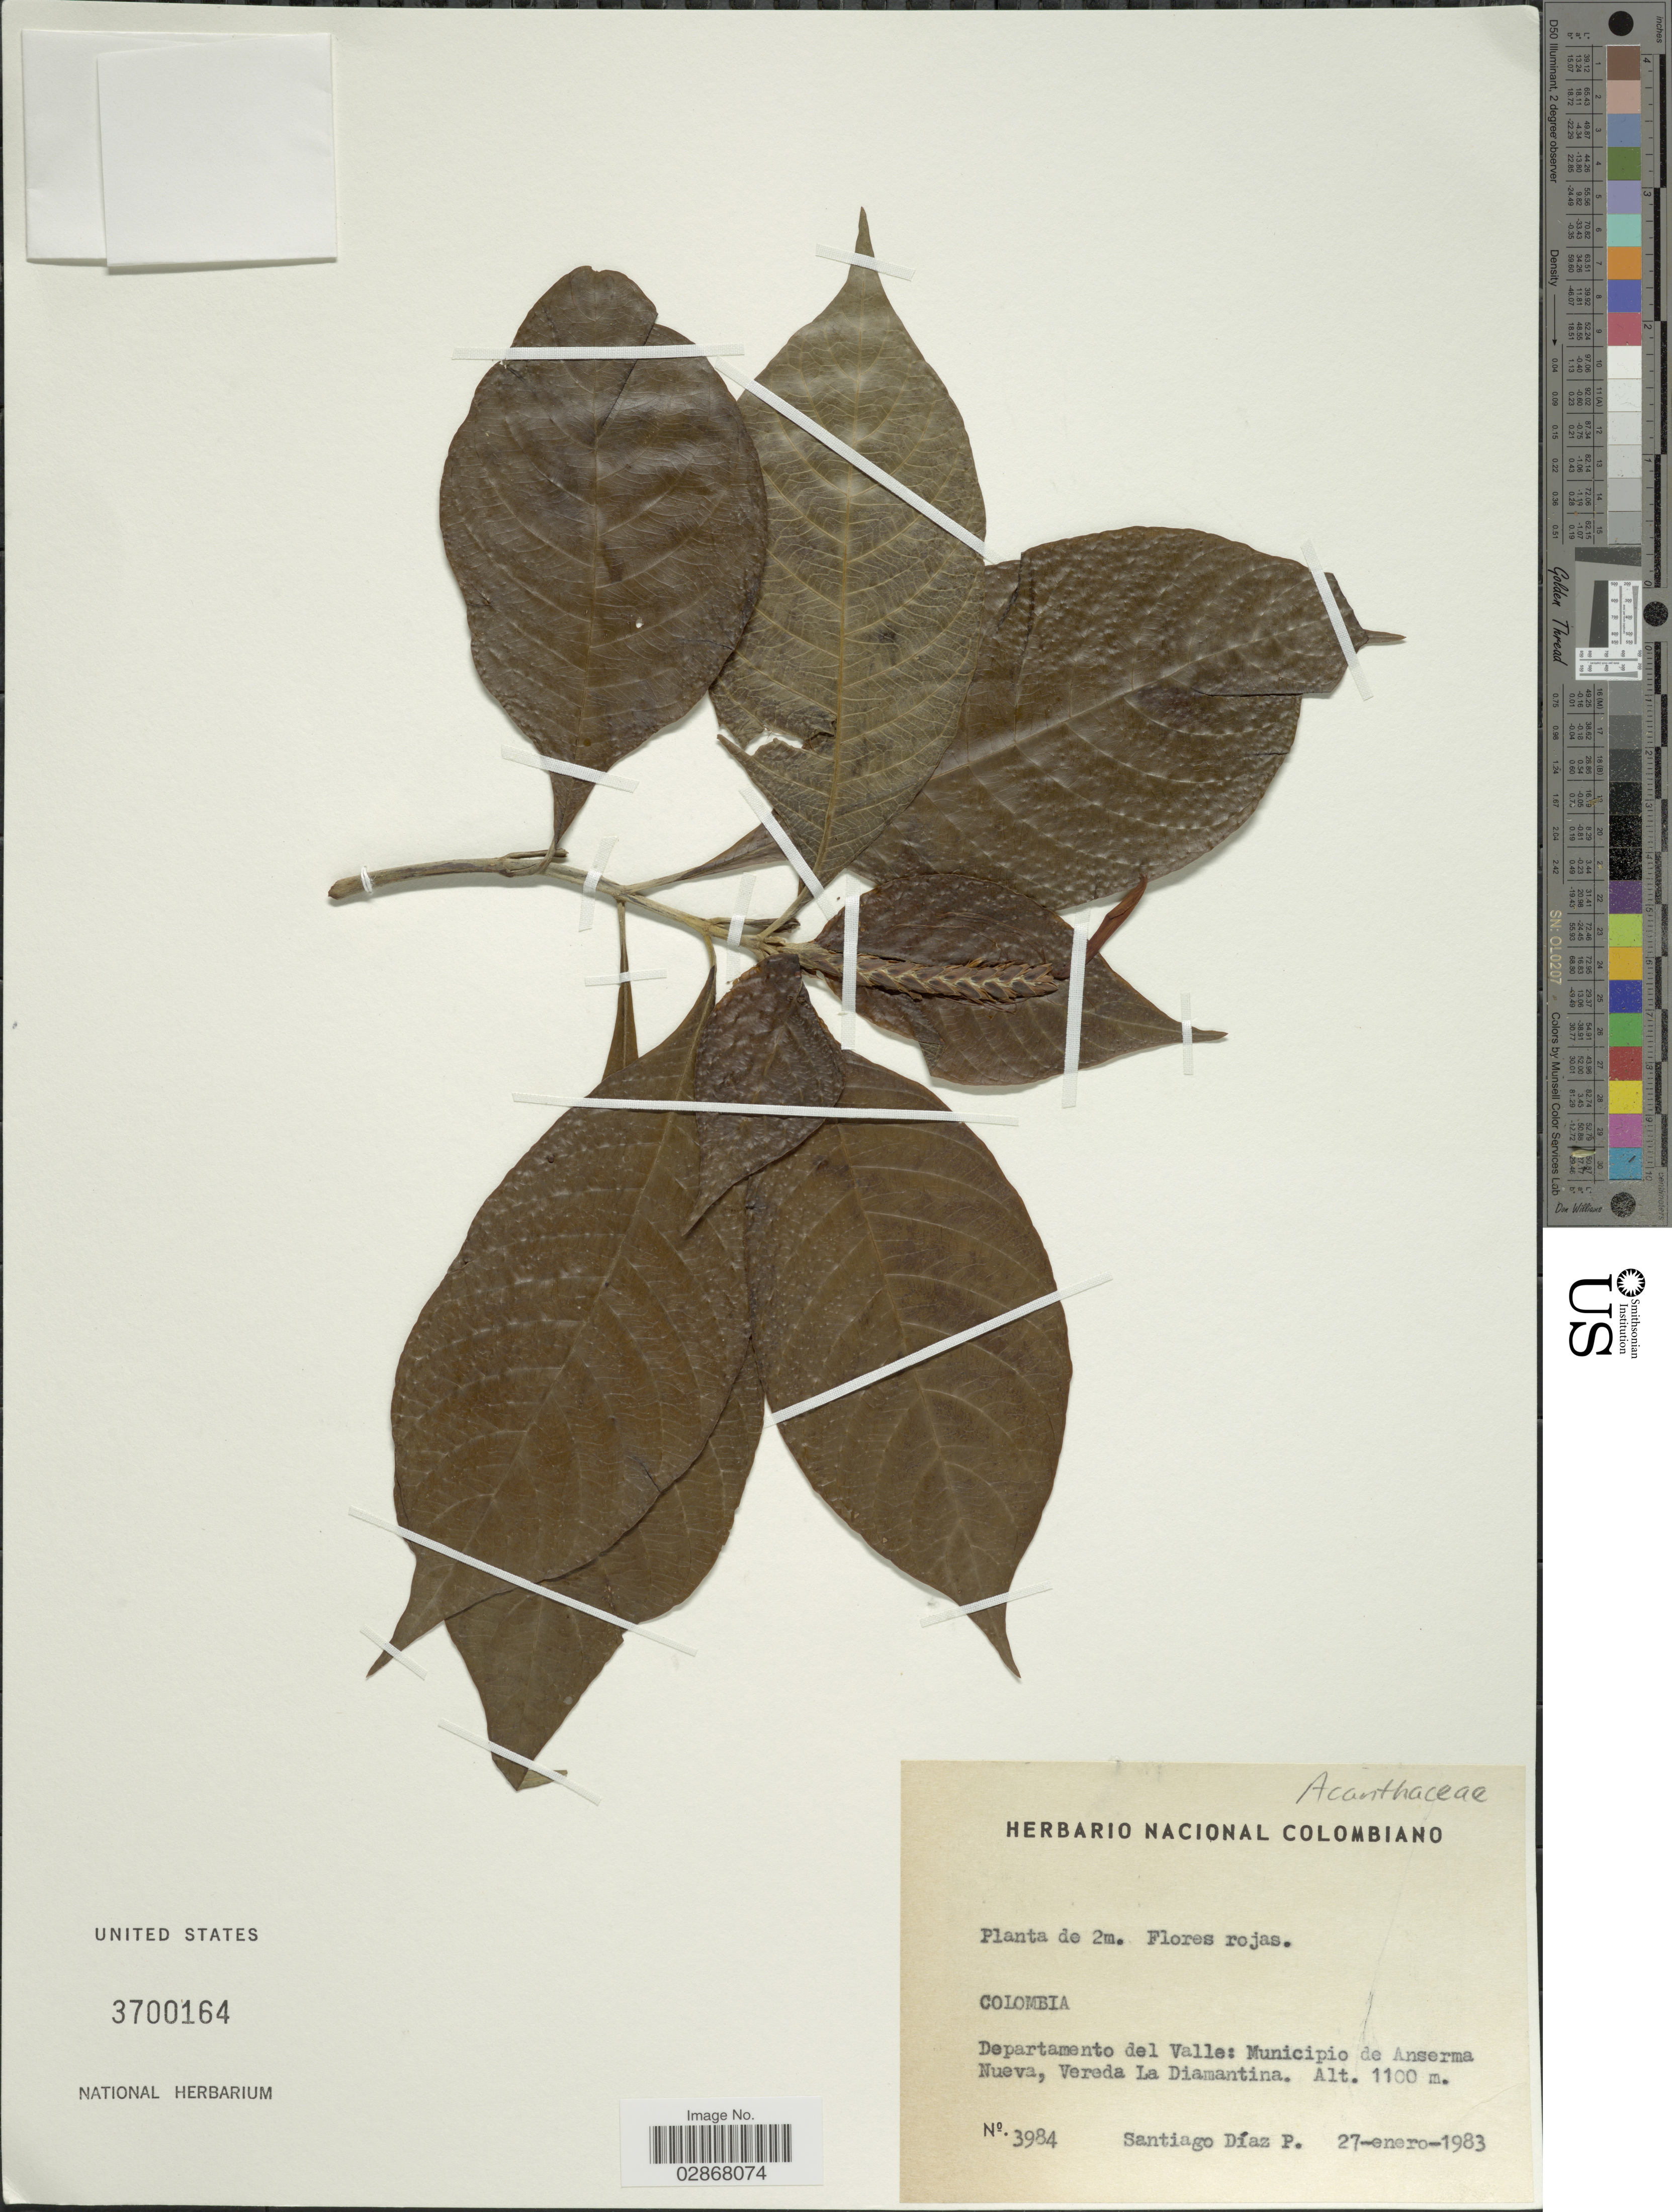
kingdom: Plantae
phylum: Tracheophyta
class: Magnoliopsida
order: Lamiales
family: Acanthaceae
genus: Aphelandra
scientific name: Aphelandra sp.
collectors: S. Diaz P.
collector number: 3984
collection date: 1983-01-27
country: Colombia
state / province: Valle del Cauca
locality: Departamento del Valle: Municipio de Anserma Nueva, Vereda La Diamantina.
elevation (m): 1100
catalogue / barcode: US 3700164